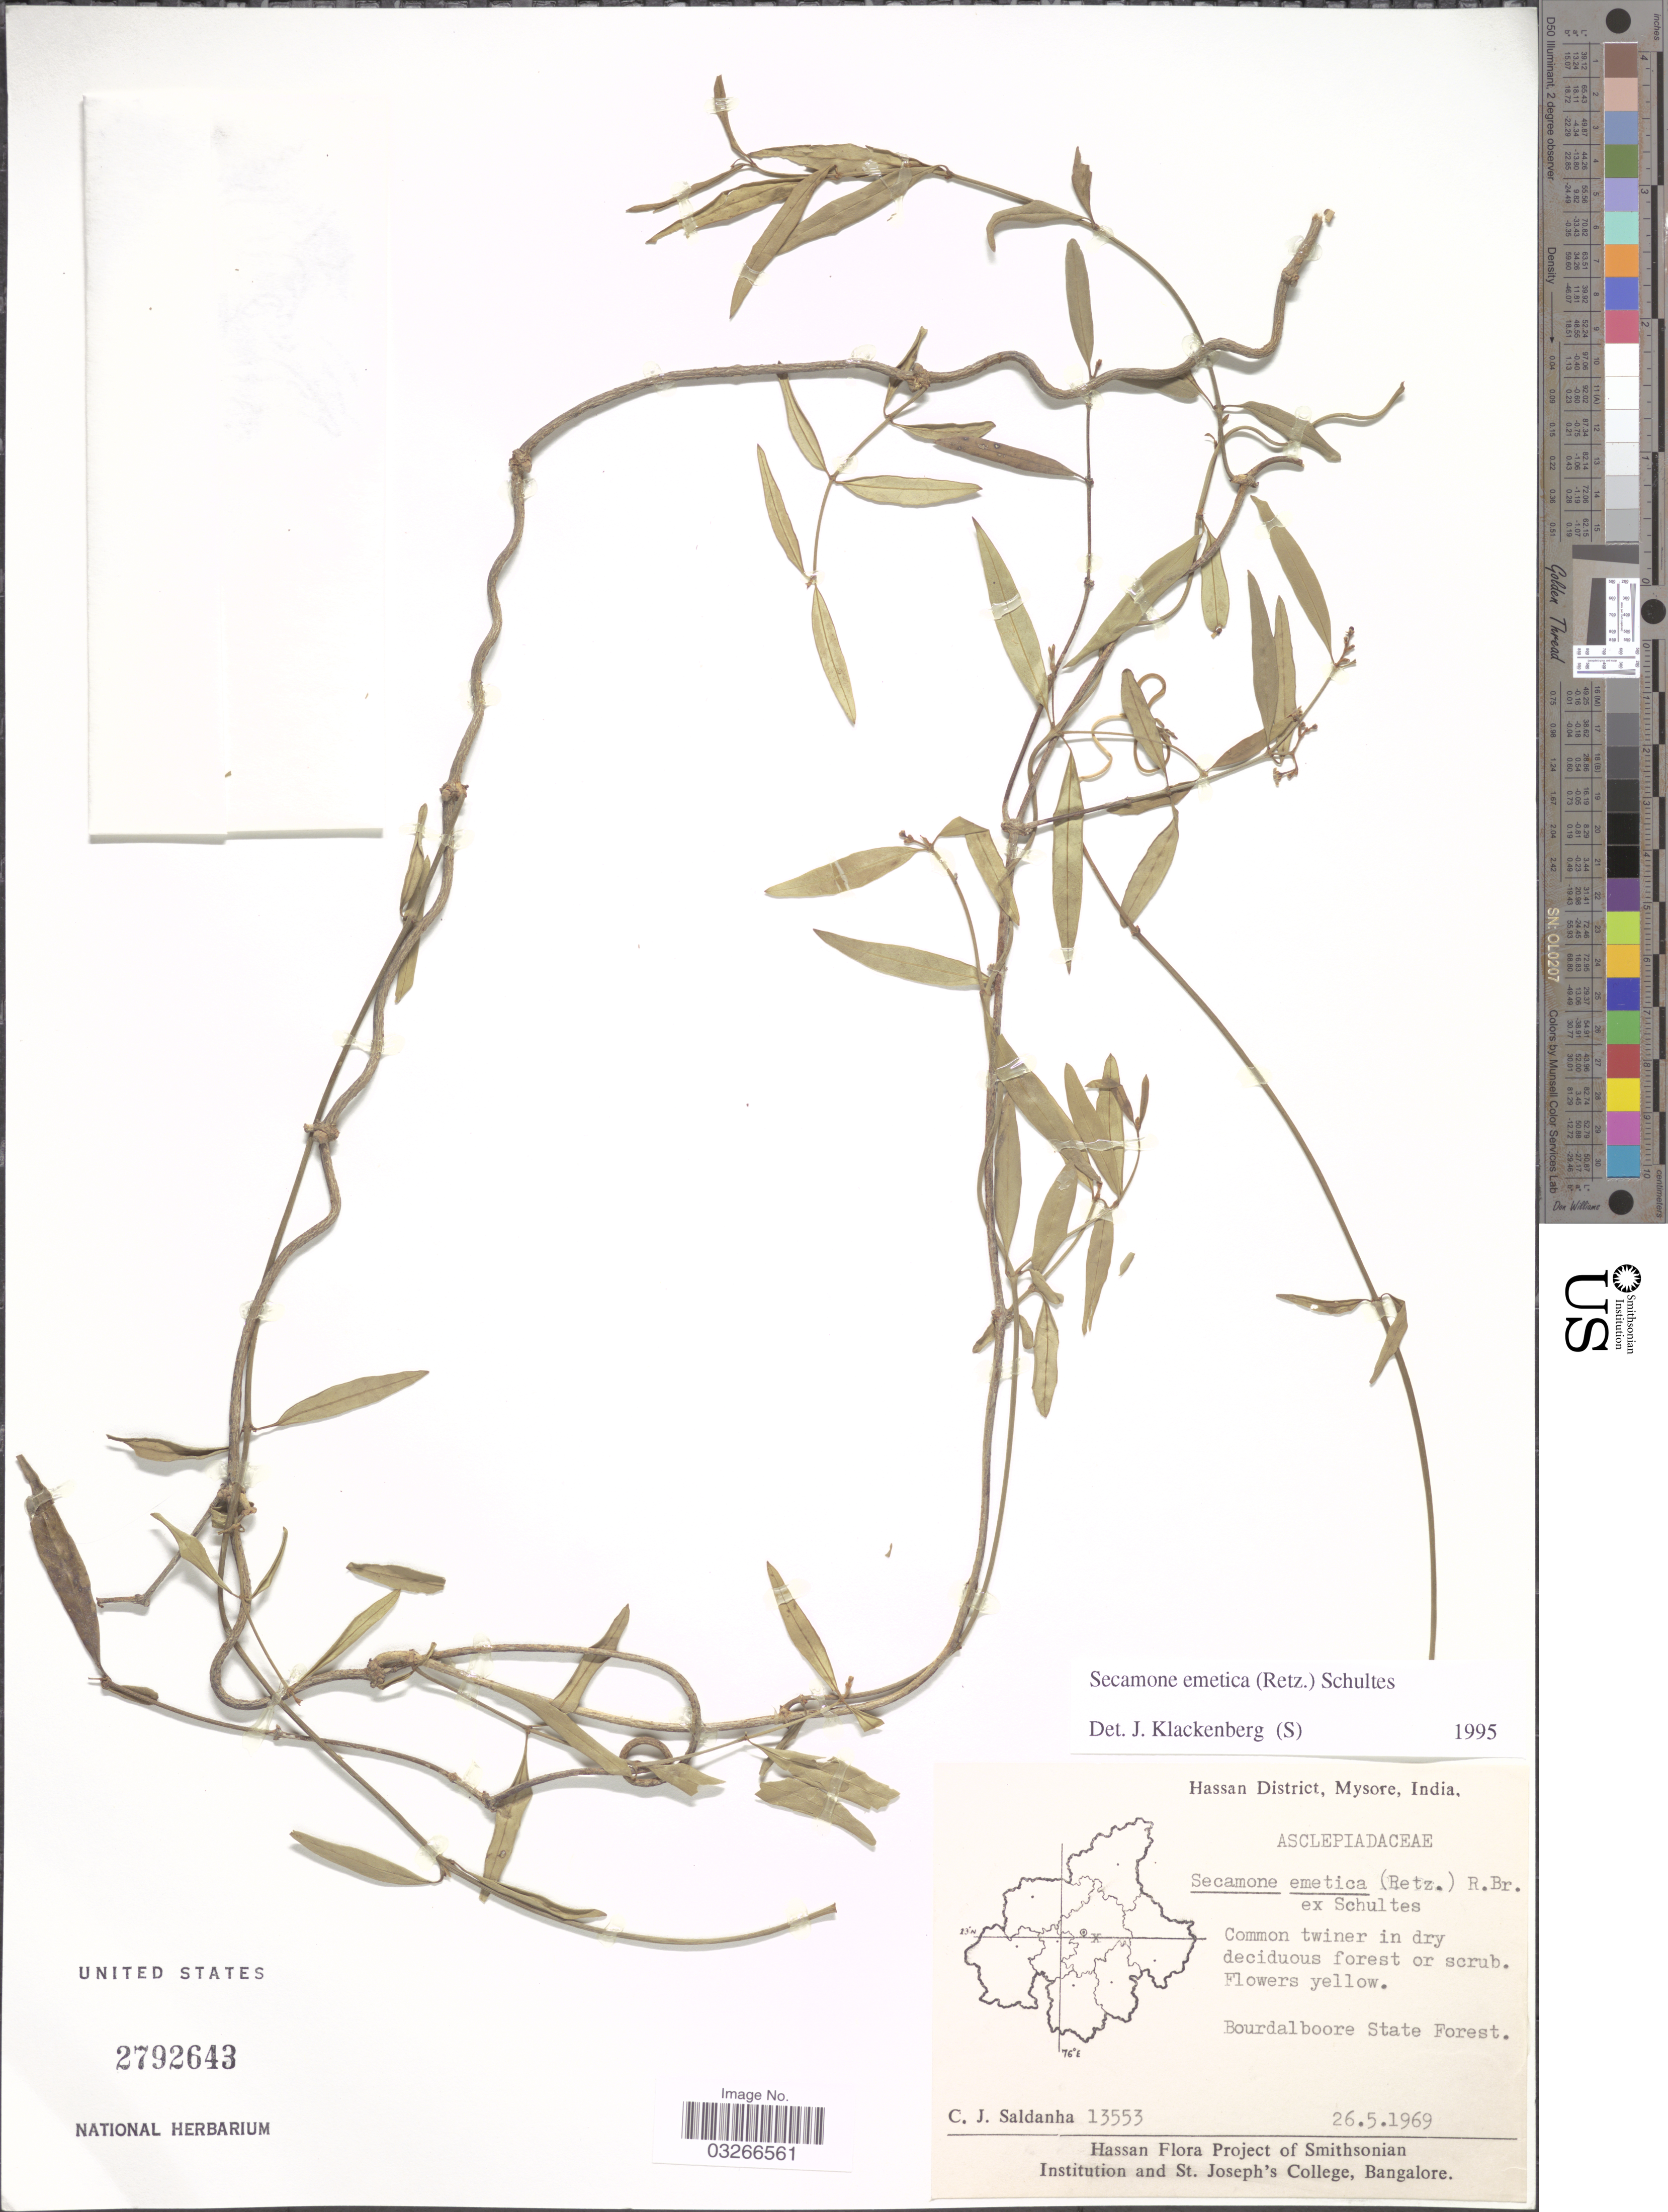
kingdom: Plantae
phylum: Tracheophyta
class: Magnoliopsida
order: Gentianales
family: Apocynaceae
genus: Secamone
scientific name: Secamone emetica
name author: (Retz.) R. Br. ex Schult.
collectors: C. J. Saldanha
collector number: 13553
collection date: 1969-05-26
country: India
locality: Hassan District, Mysore. Bourdalboore State Forest.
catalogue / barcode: US 2792643